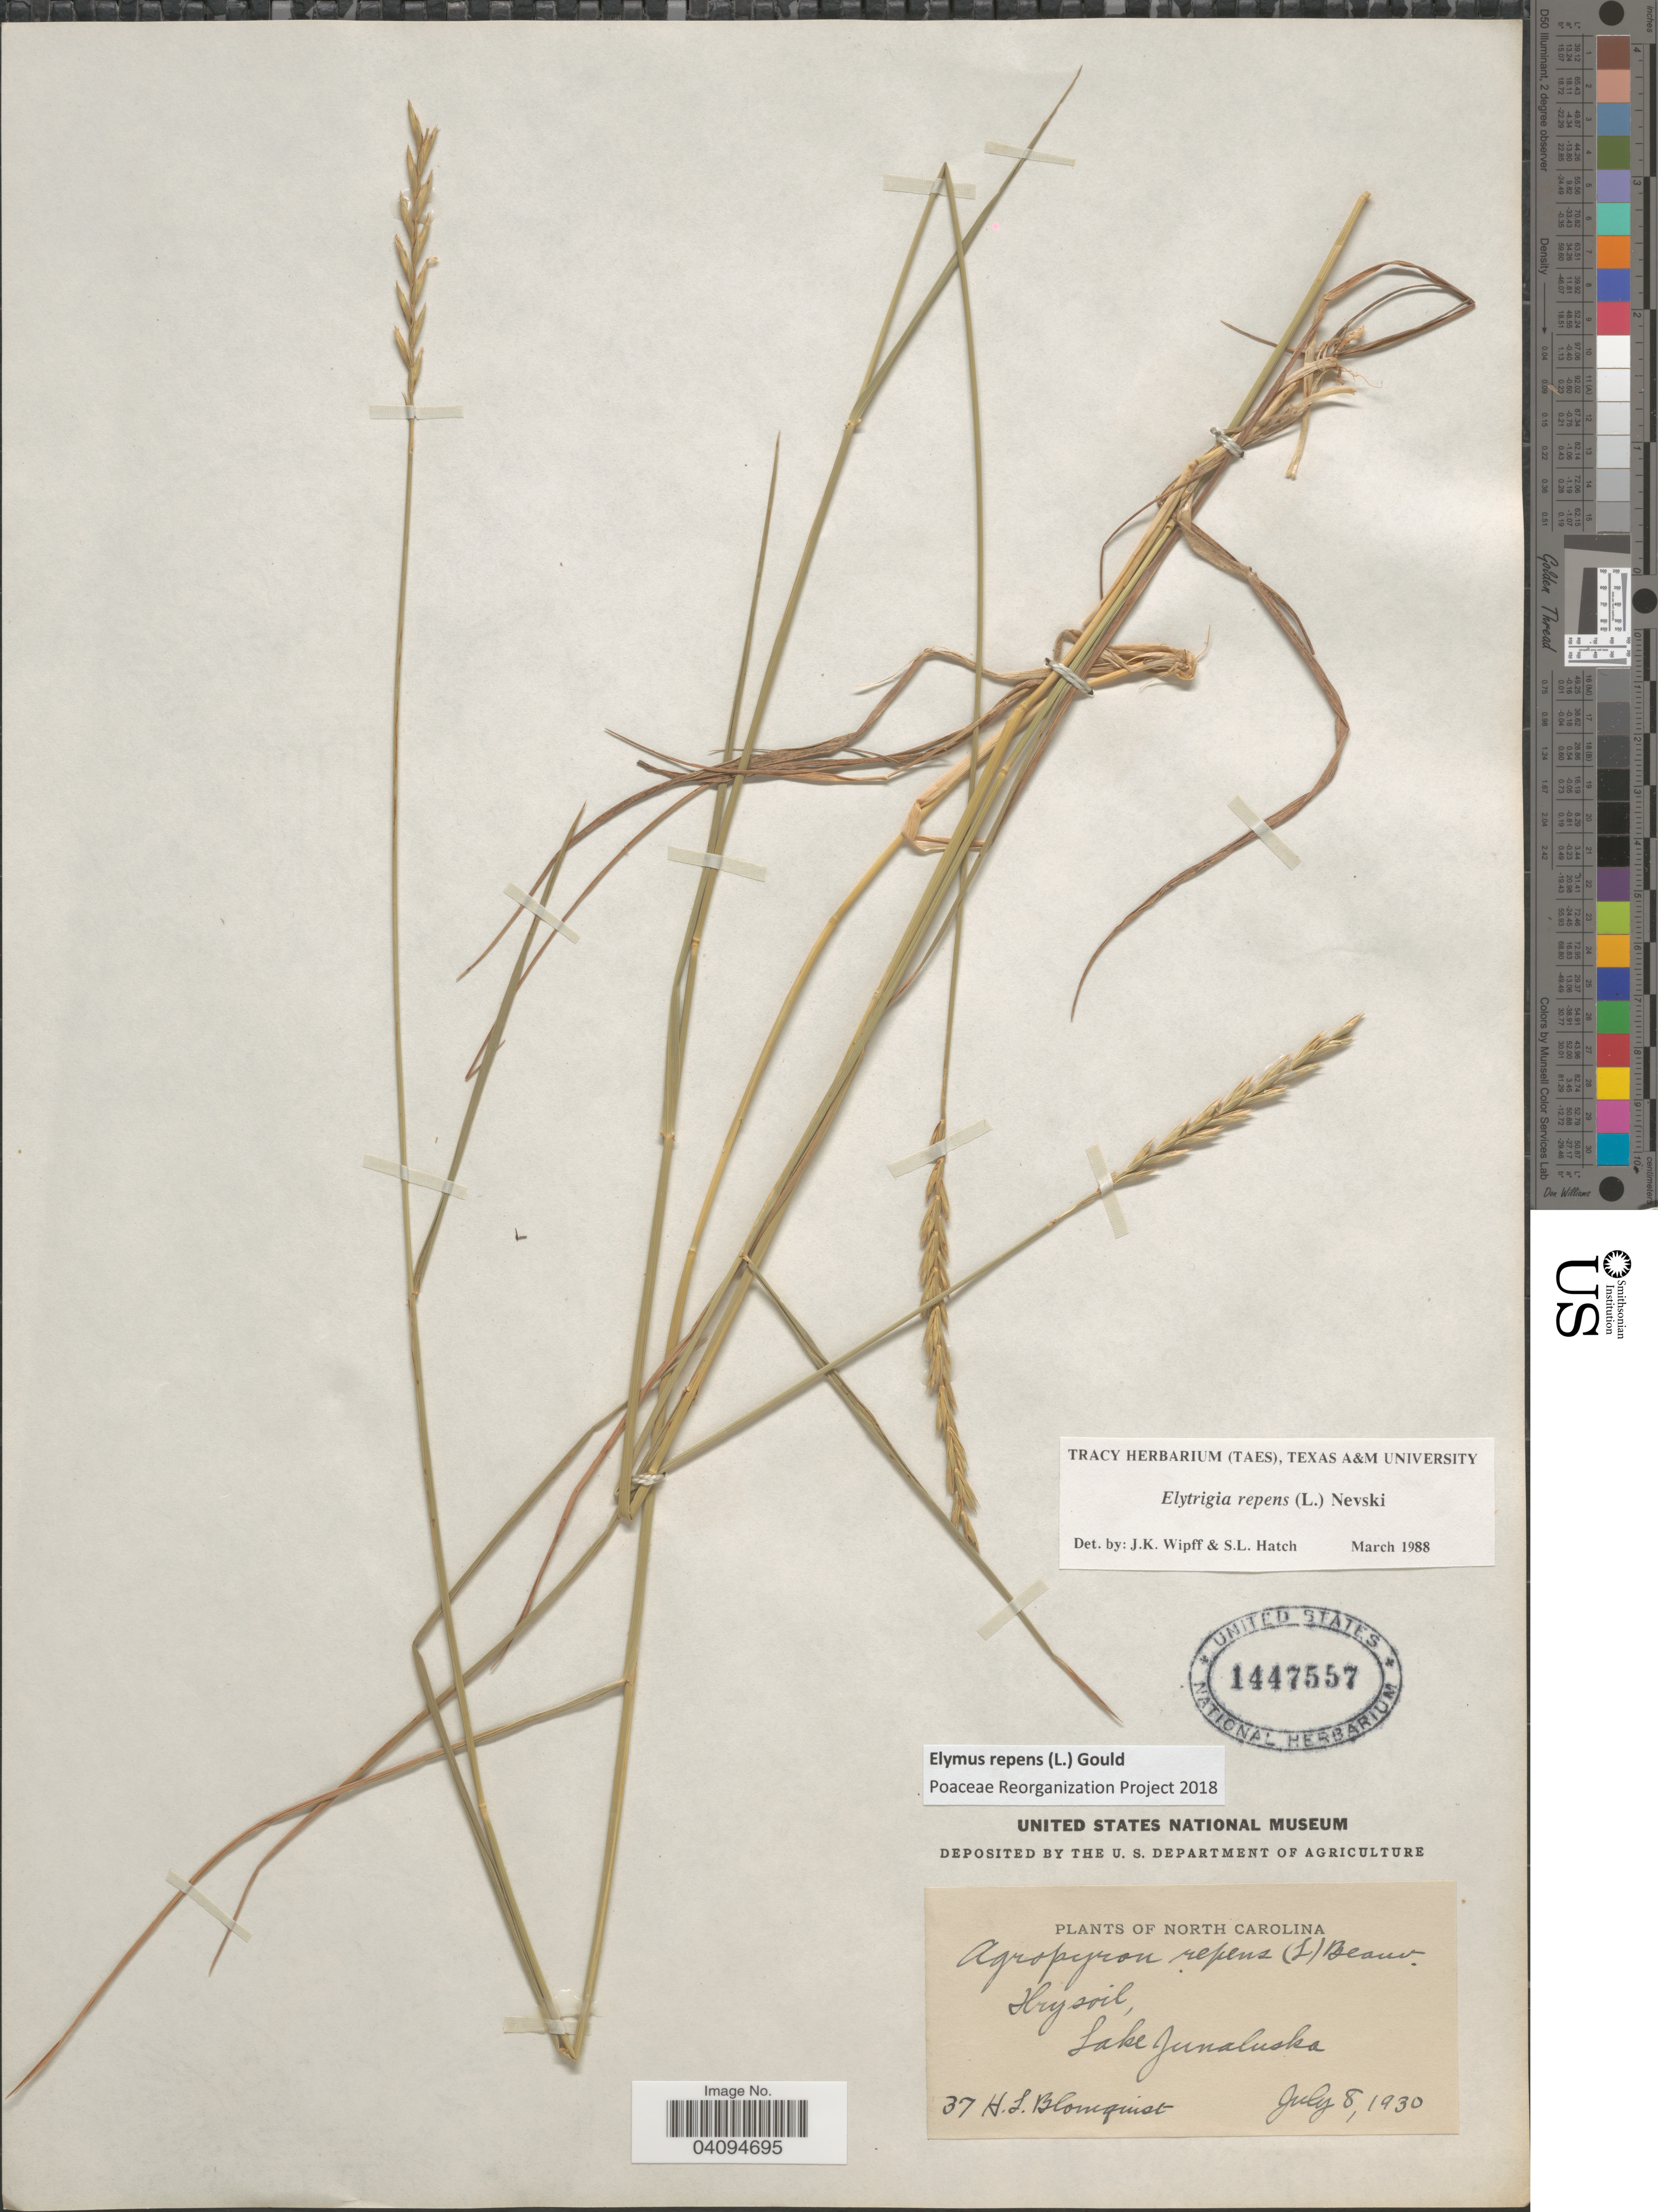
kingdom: Plantae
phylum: Tracheophyta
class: Liliopsida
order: Poales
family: Poaceae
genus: Elymus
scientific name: Elymus repens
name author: (L.) Gould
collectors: H. Blomquist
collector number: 37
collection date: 1930-07-08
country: United States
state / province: North Carolina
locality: Dry soil, Lake Junaluska.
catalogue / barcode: US 1447557